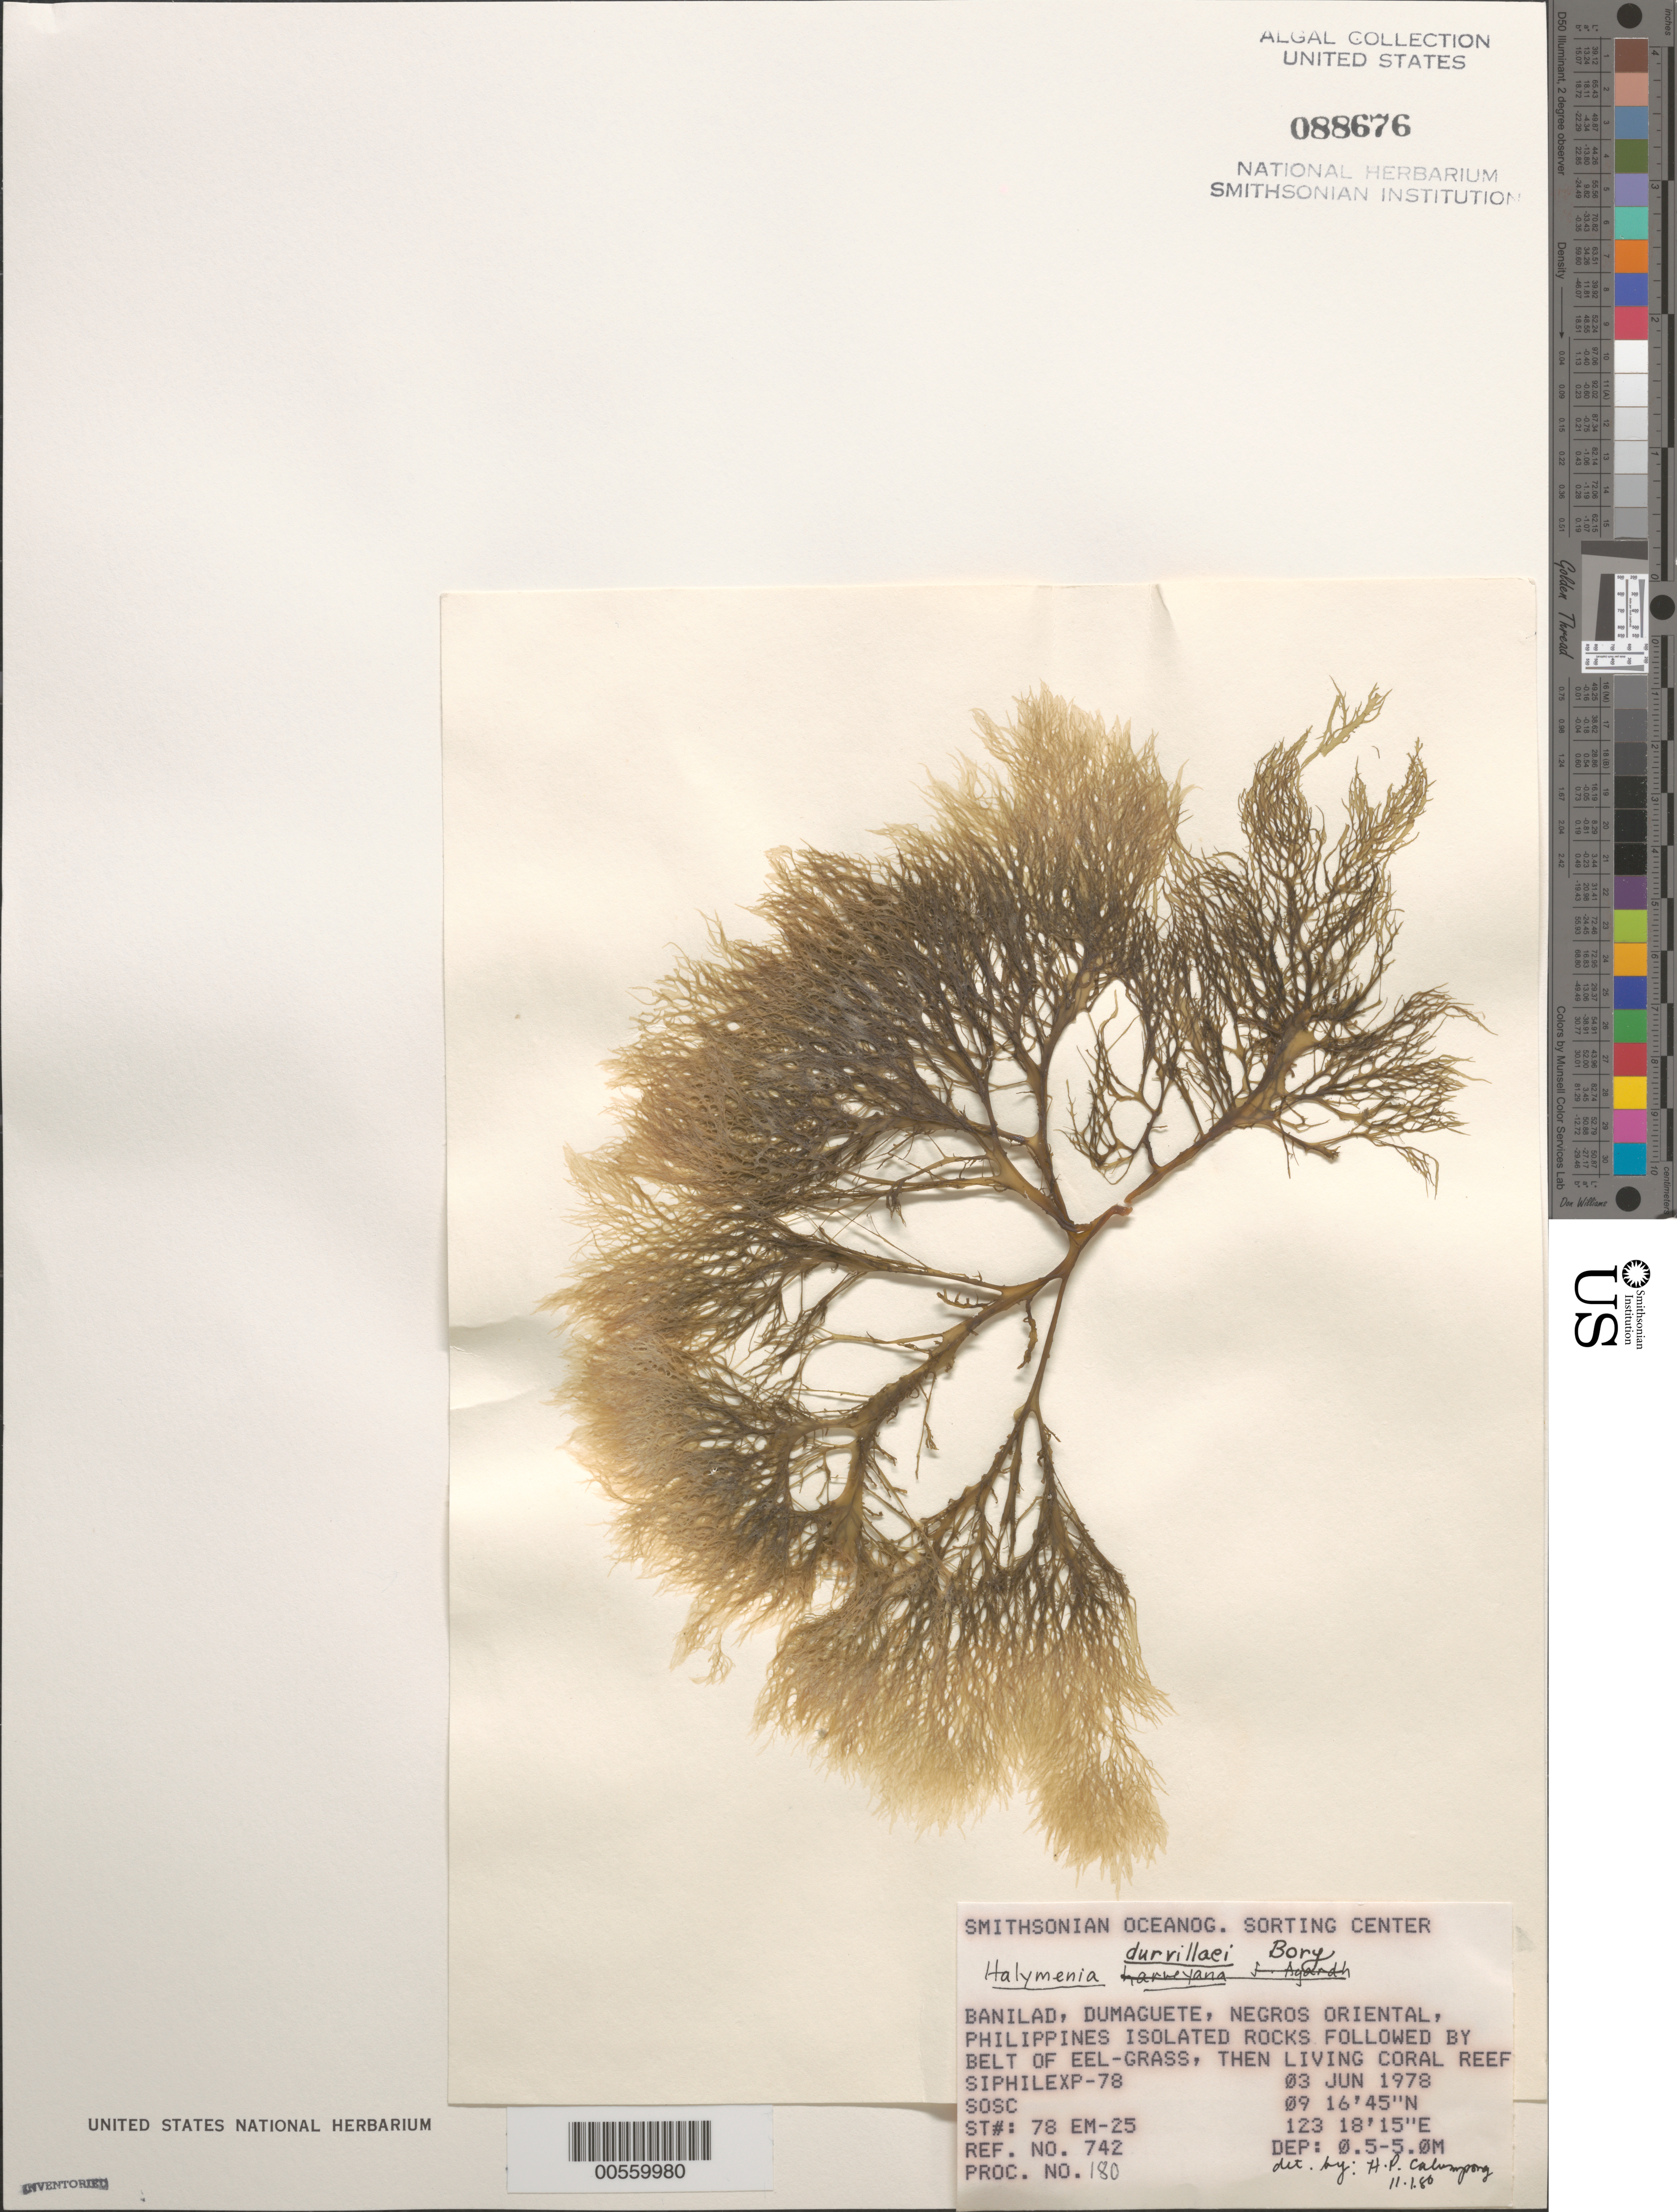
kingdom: Plantae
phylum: Rhodophyta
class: Florideophyceae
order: Halymeniales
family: Halymeniaceae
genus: Halymenia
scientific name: Halymenia durvillaei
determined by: Calumpong, H. P.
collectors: SOSC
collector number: Station 78 Em-25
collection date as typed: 03 Jun 1978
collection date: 1978-06-03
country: Philippines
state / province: Central Visayas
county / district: Negros Oriental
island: Negros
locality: Banilad, Dumaguete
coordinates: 09 16'45"N, 123 18'15"E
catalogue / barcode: US 88676